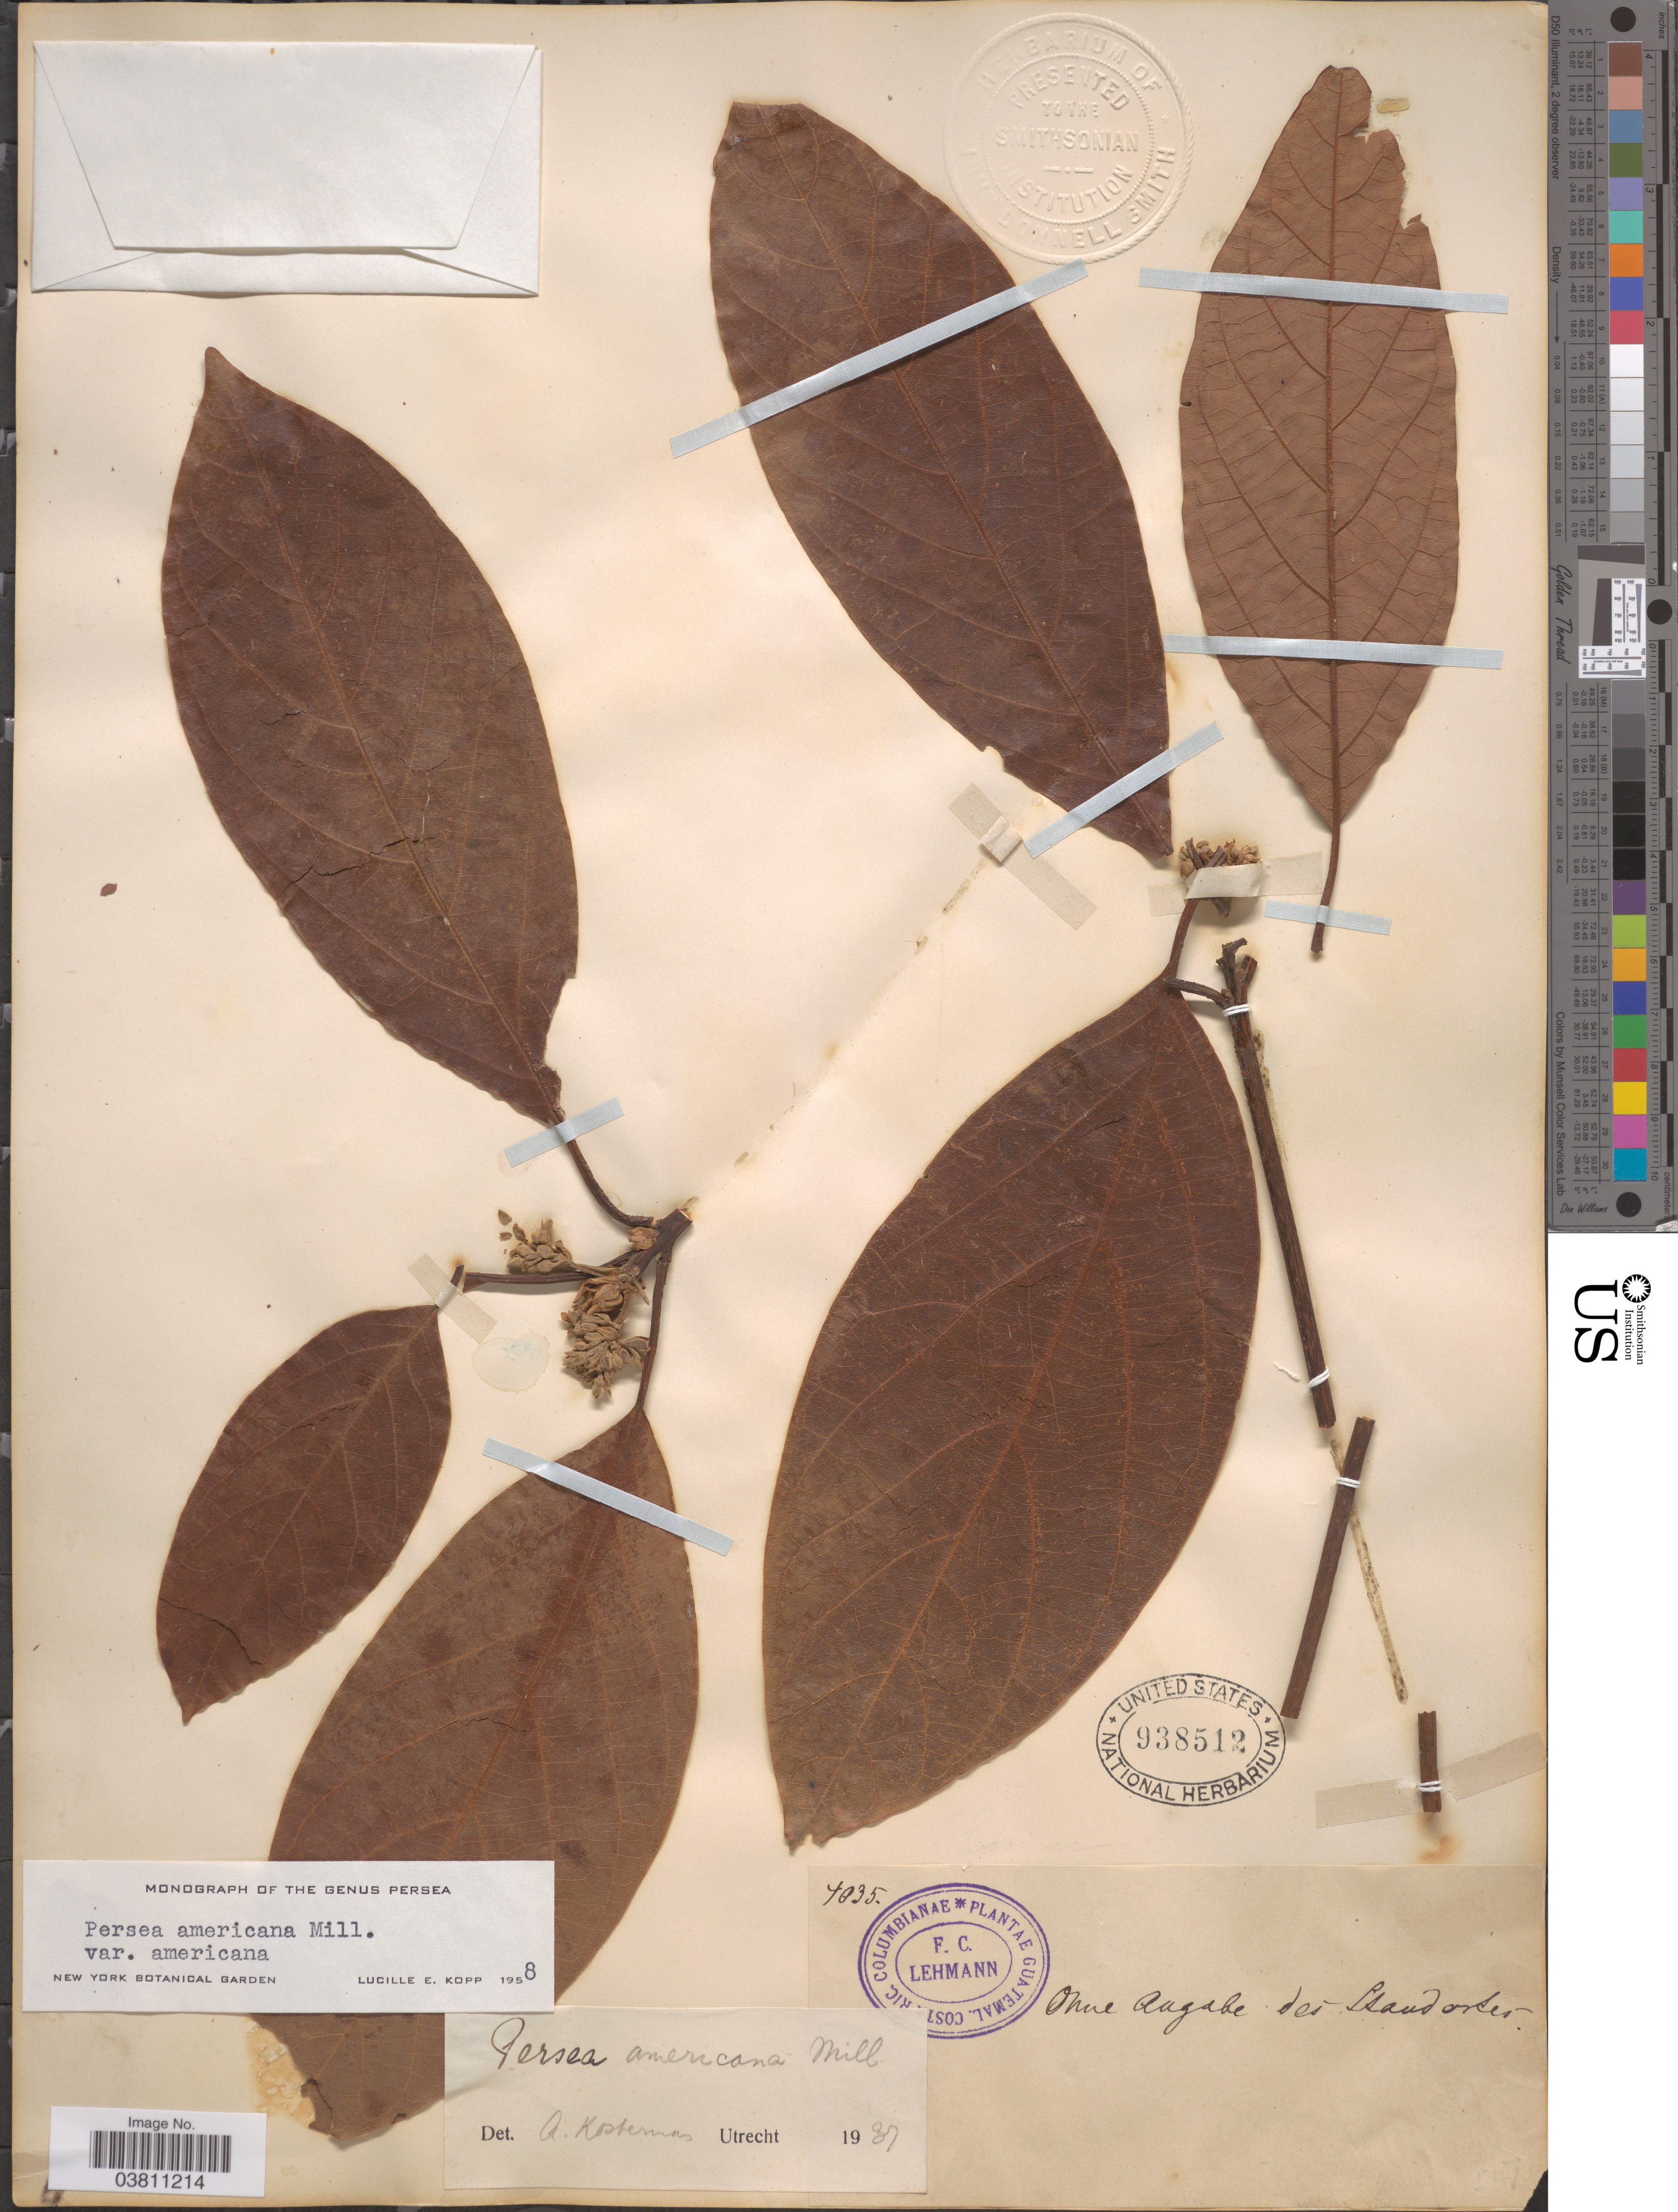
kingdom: Plantae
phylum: Tracheophyta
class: Magnoliopsida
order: Laurales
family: Lauraceae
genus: Persea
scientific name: Persea americana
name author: Mill.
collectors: F. C. Lehmann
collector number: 7035*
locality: Ohne Augabe des Standorter.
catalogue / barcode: US 938512